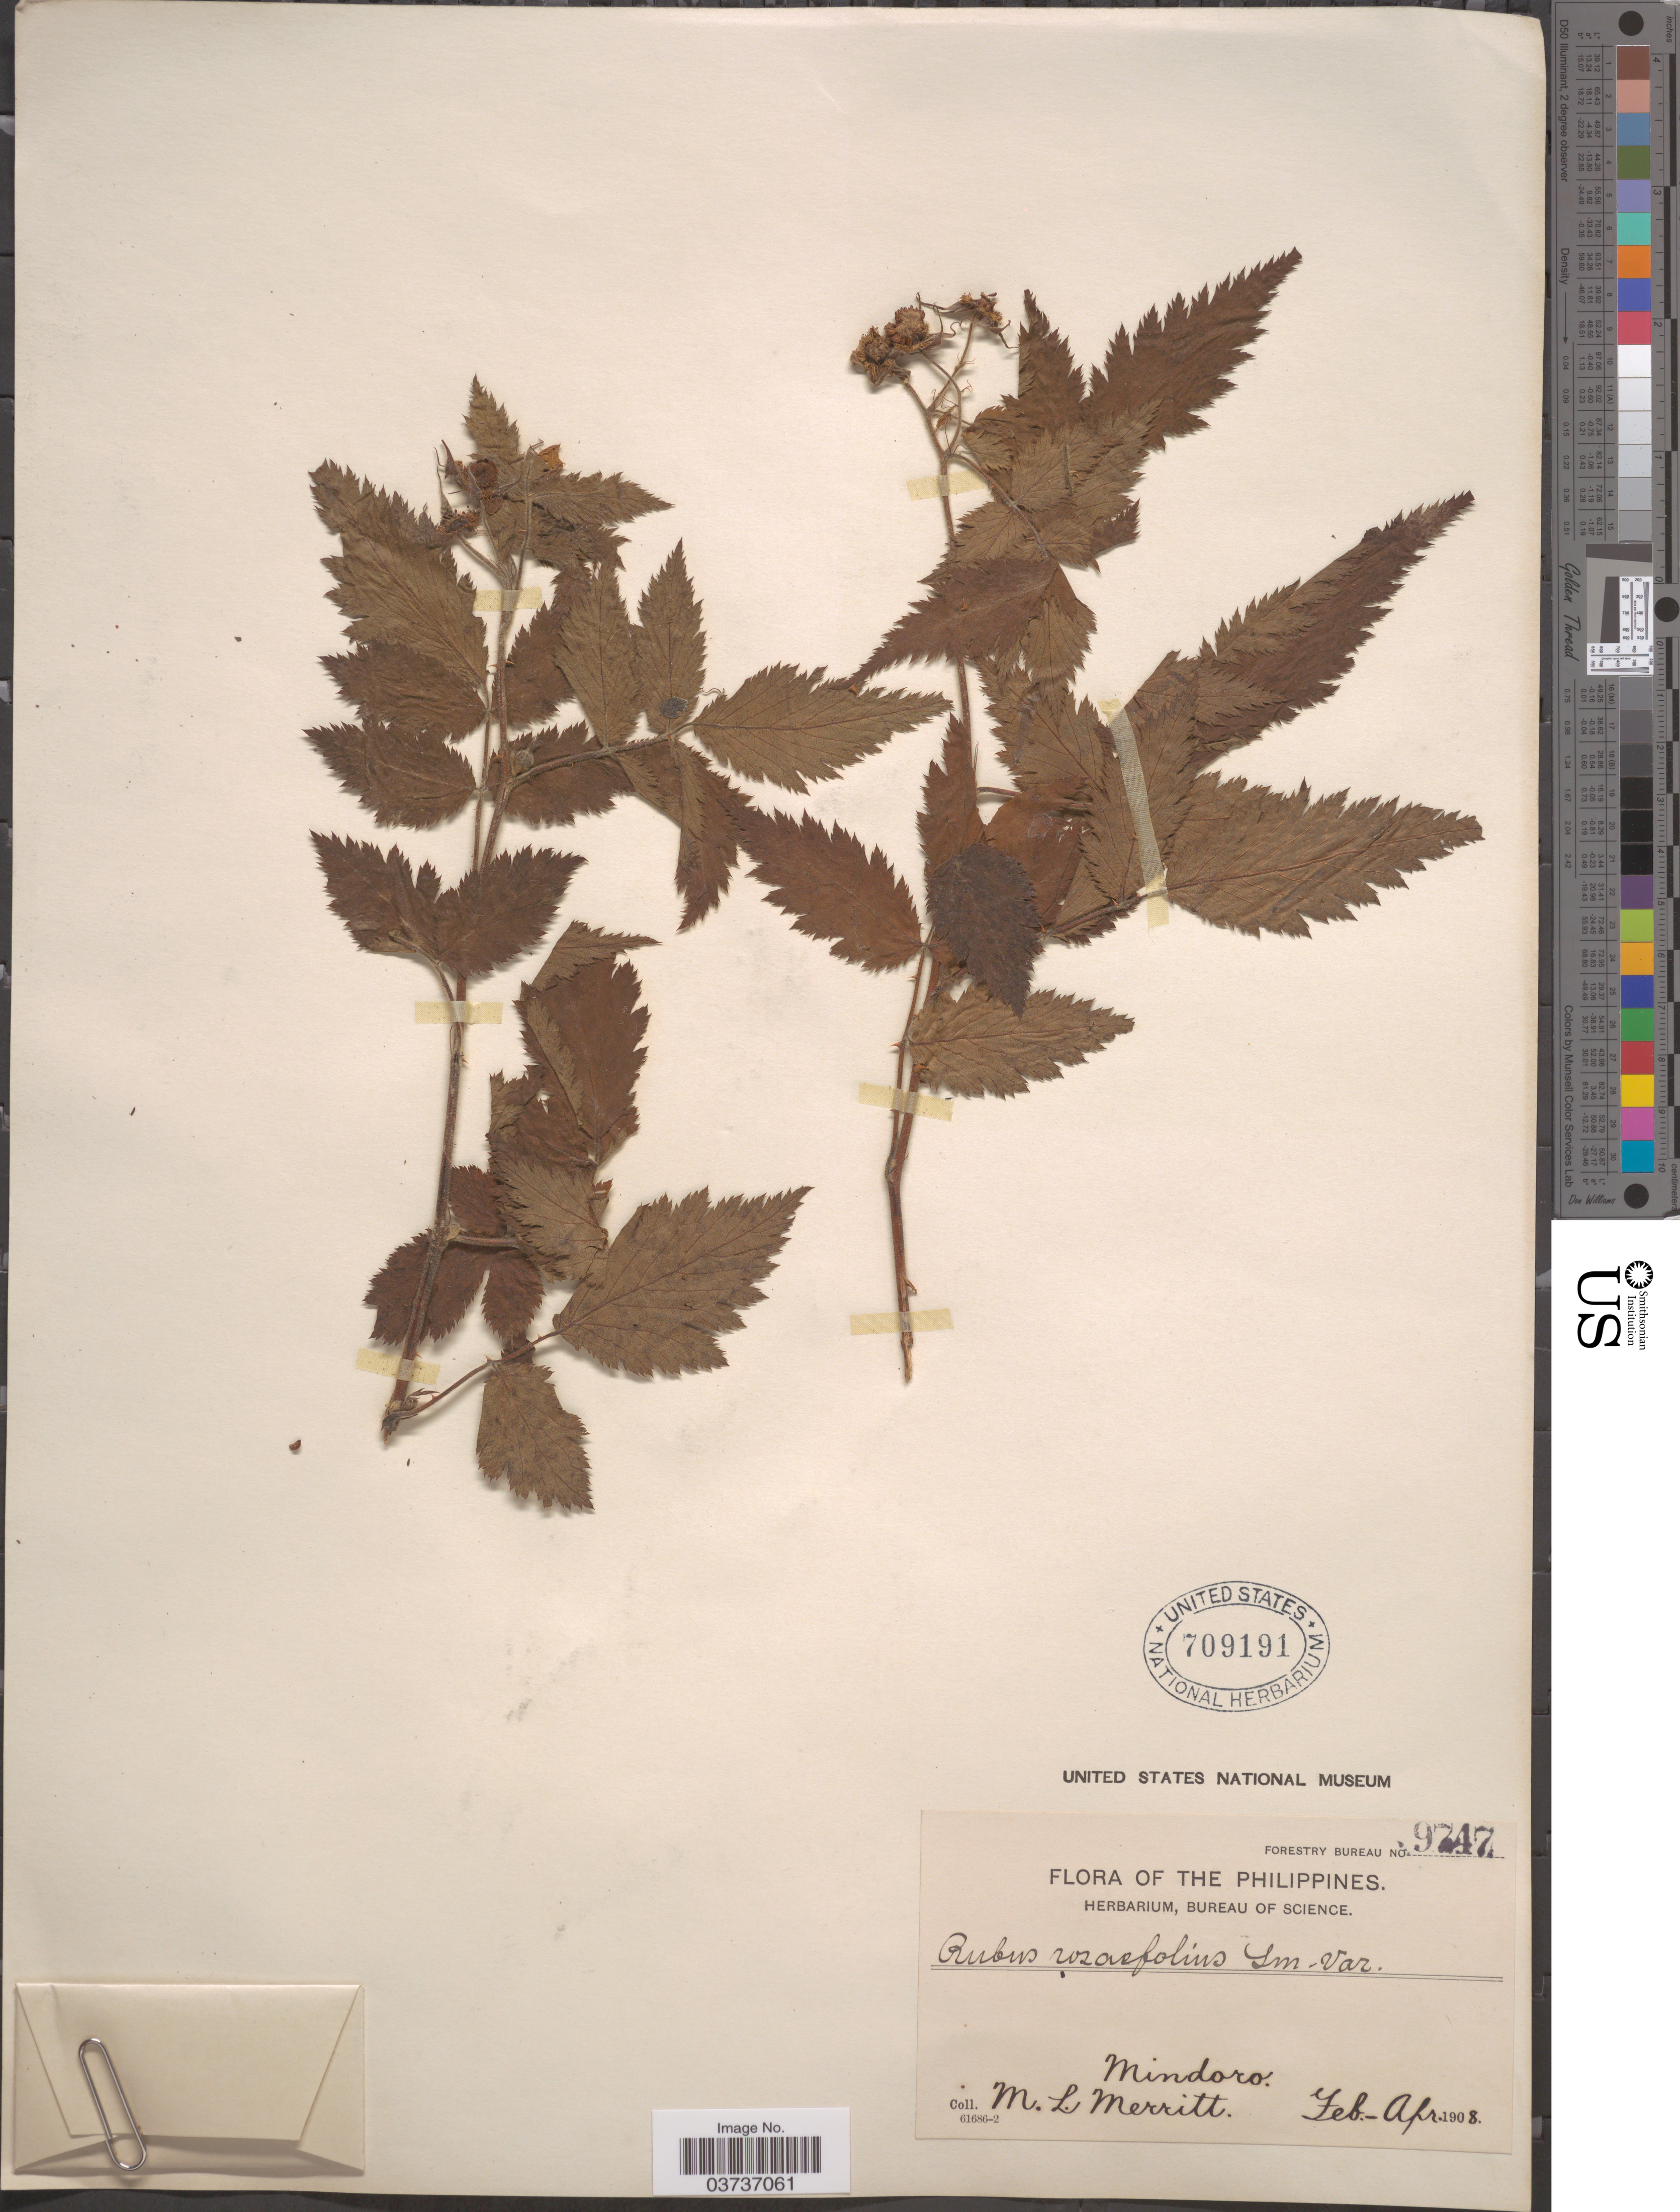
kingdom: Plantae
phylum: Tracheophyta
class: Magnoliopsida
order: Rosales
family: Rosaceae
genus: Rubus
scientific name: Rubus rosaefolius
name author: Sm.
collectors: M. L. Merritt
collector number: Forestry Bureau 9747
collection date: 1908-02/1908-04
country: Philippines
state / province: Mimaropa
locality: Mindoro.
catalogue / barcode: US 709191